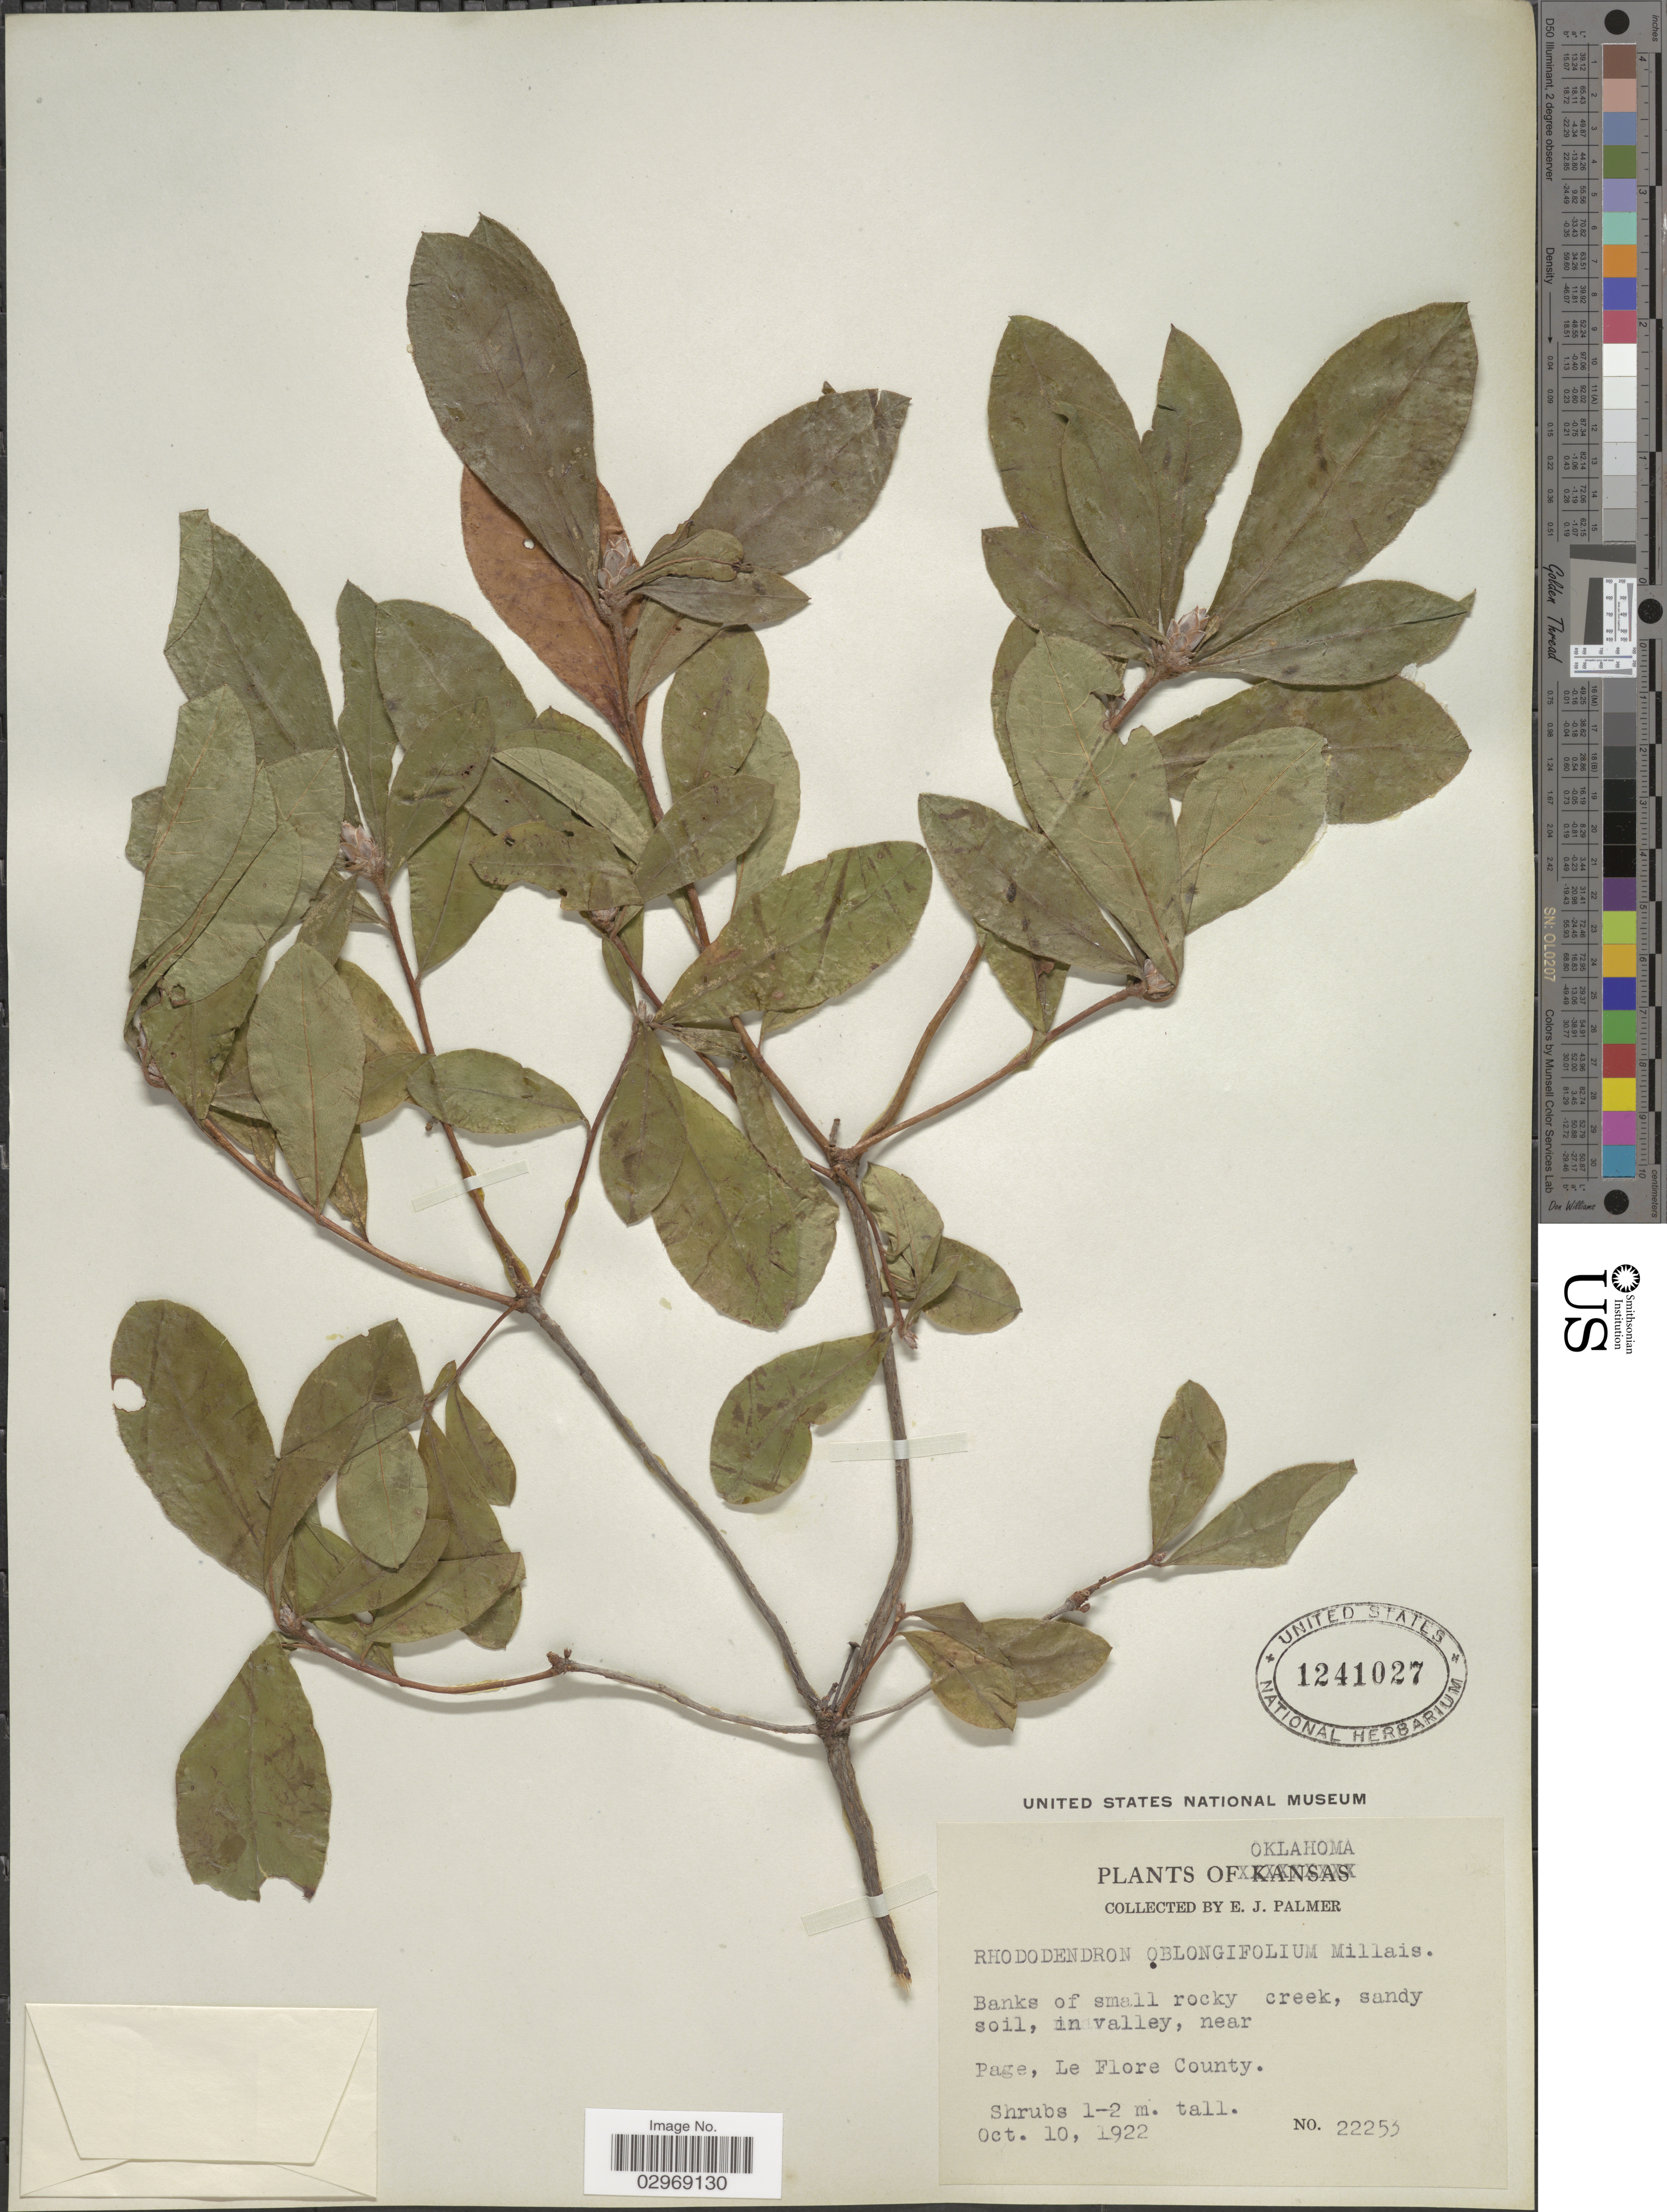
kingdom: Plantae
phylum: Tracheophyta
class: Magnoliopsida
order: Ericales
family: Ericaceae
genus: Rhododendron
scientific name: Rhododendron oblongifolium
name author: (Small) Millais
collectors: E. J. Palmer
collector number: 22253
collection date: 1922-10-10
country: United States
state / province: Oklahoma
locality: Banks of small rocky creek, sandy soil, in valley, near Page, Le Flore County.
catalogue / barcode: US 1241027